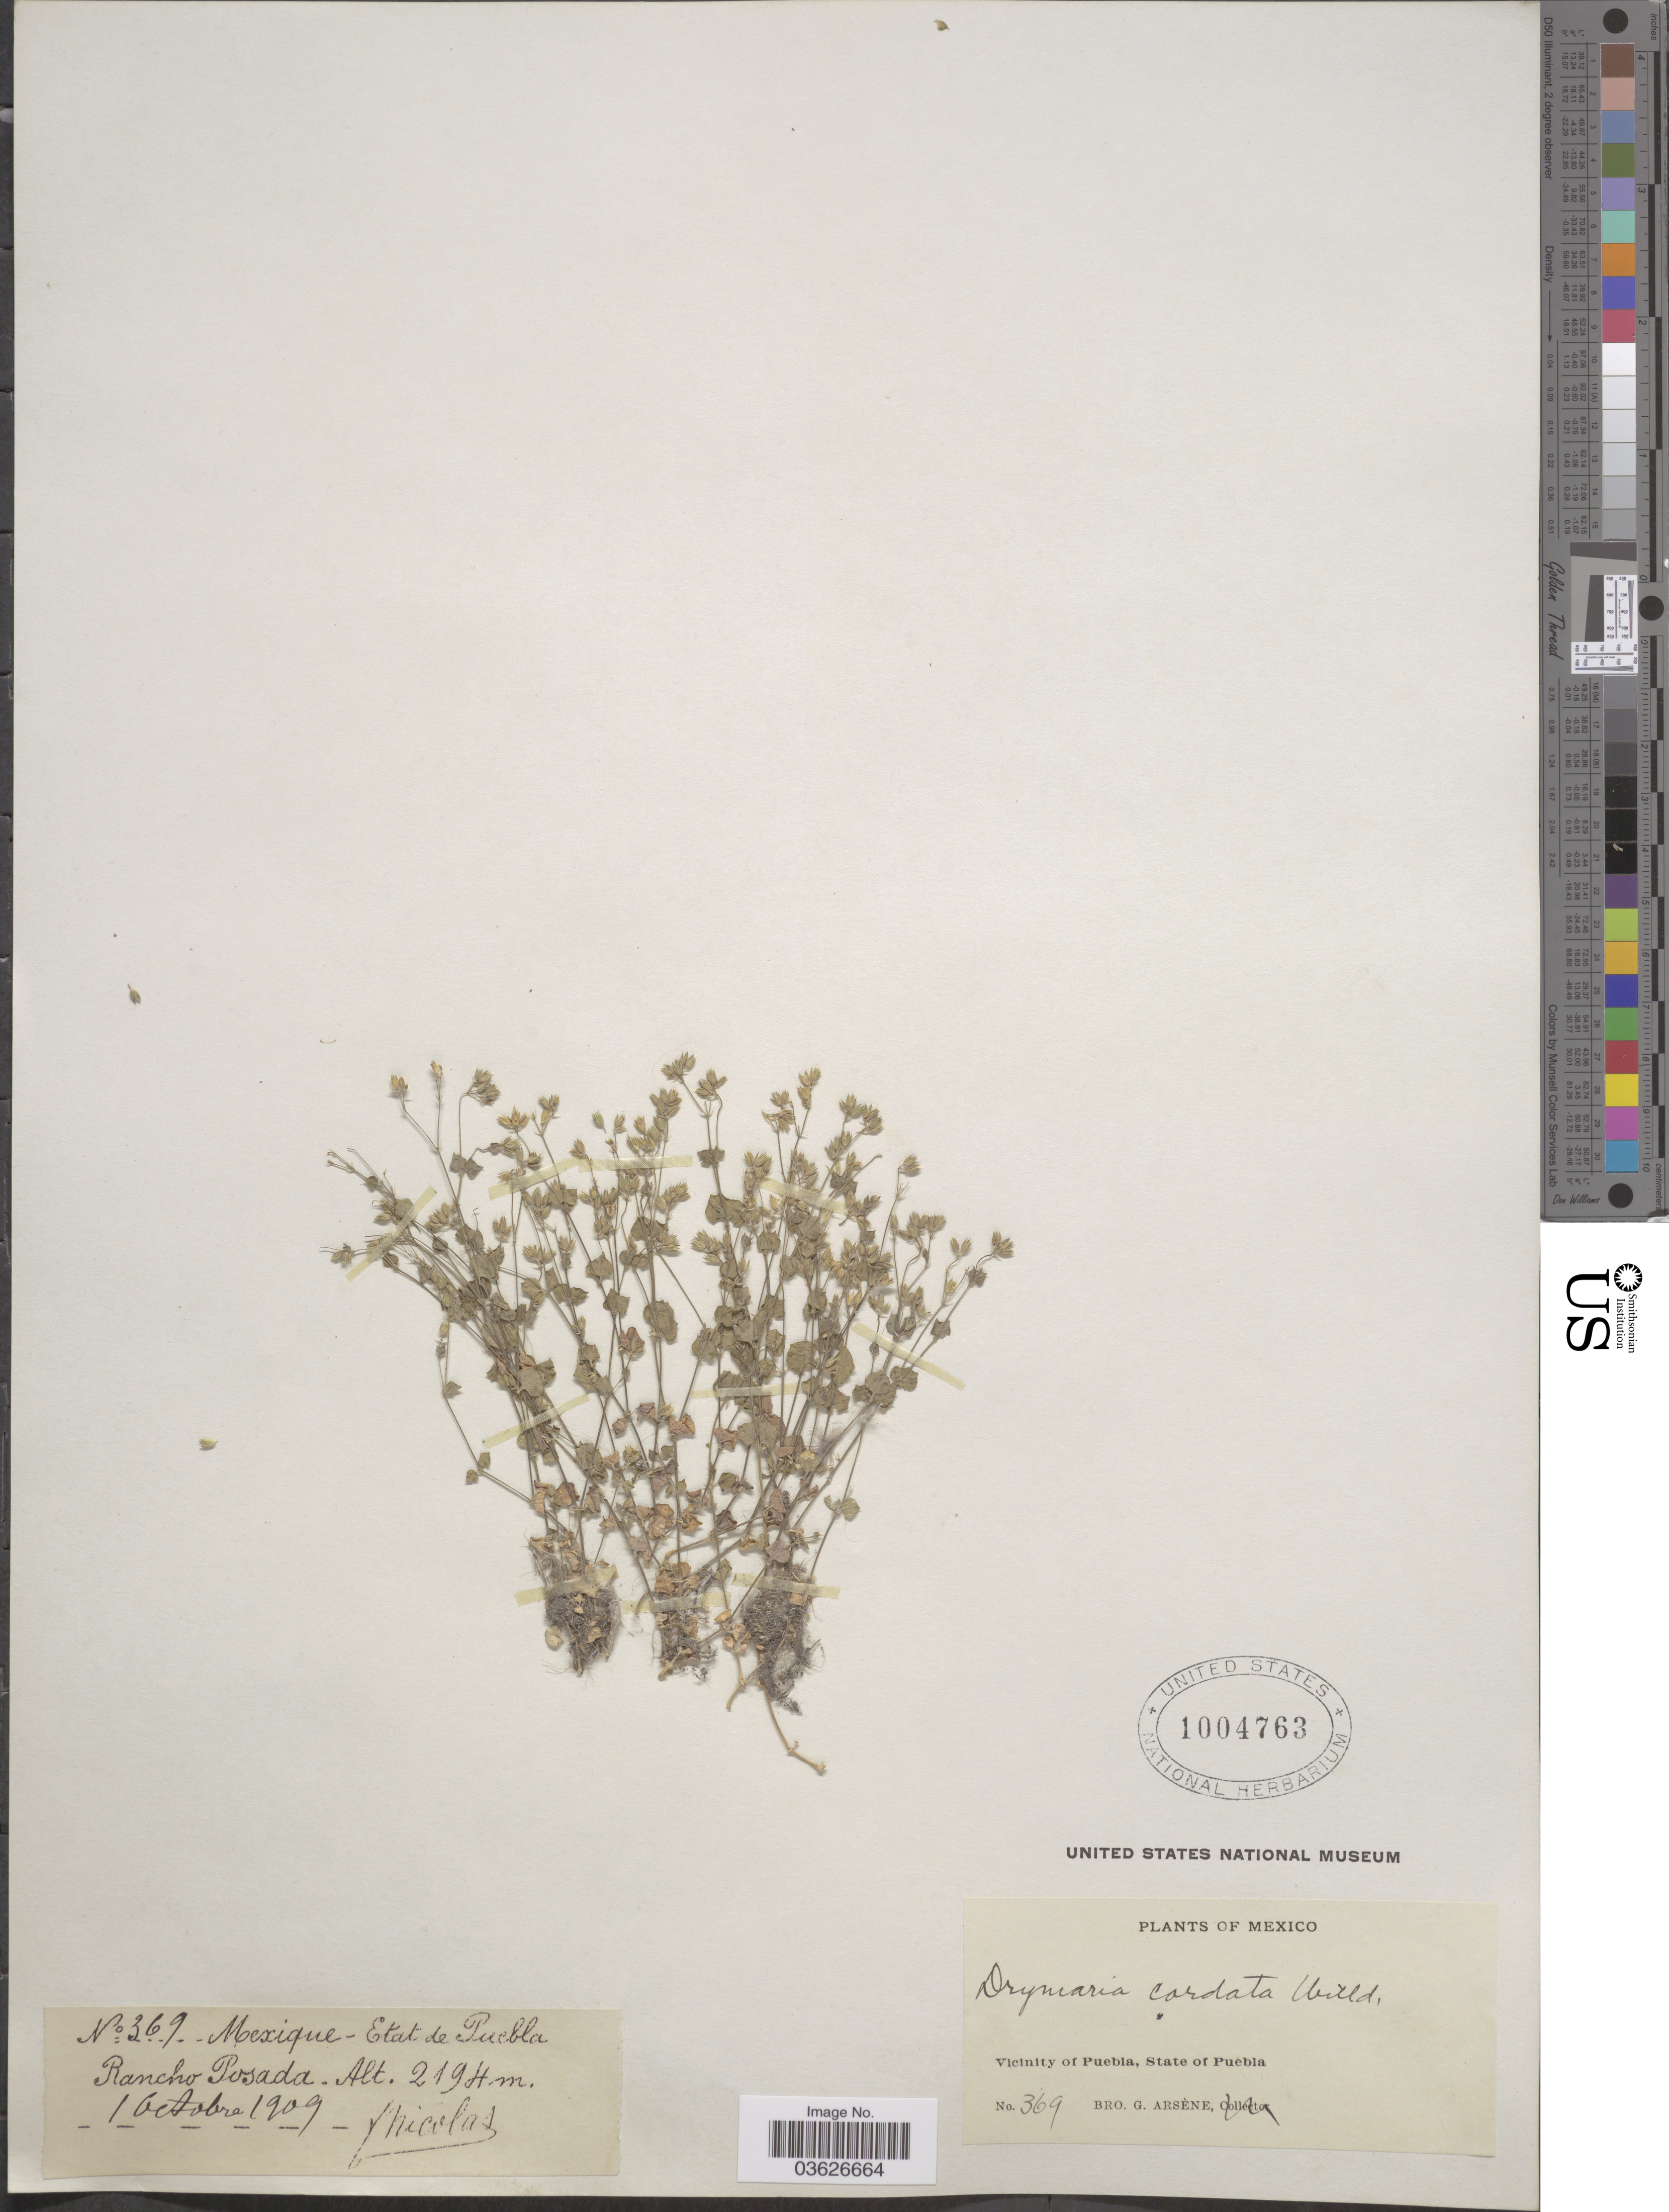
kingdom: Plantae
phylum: Tracheophyta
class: Magnoliopsida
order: Caryophyllales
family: Caryophyllaceae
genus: Drymaria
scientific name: Drymaria glandulosa var. fendleri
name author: (S. Watson) Fosberg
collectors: Bro. G. Arsène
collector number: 369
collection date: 1909-10-01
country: Mexico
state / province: Puebla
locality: Vicinity of Puebla. Rancho Posada.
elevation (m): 2194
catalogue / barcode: US 1004763